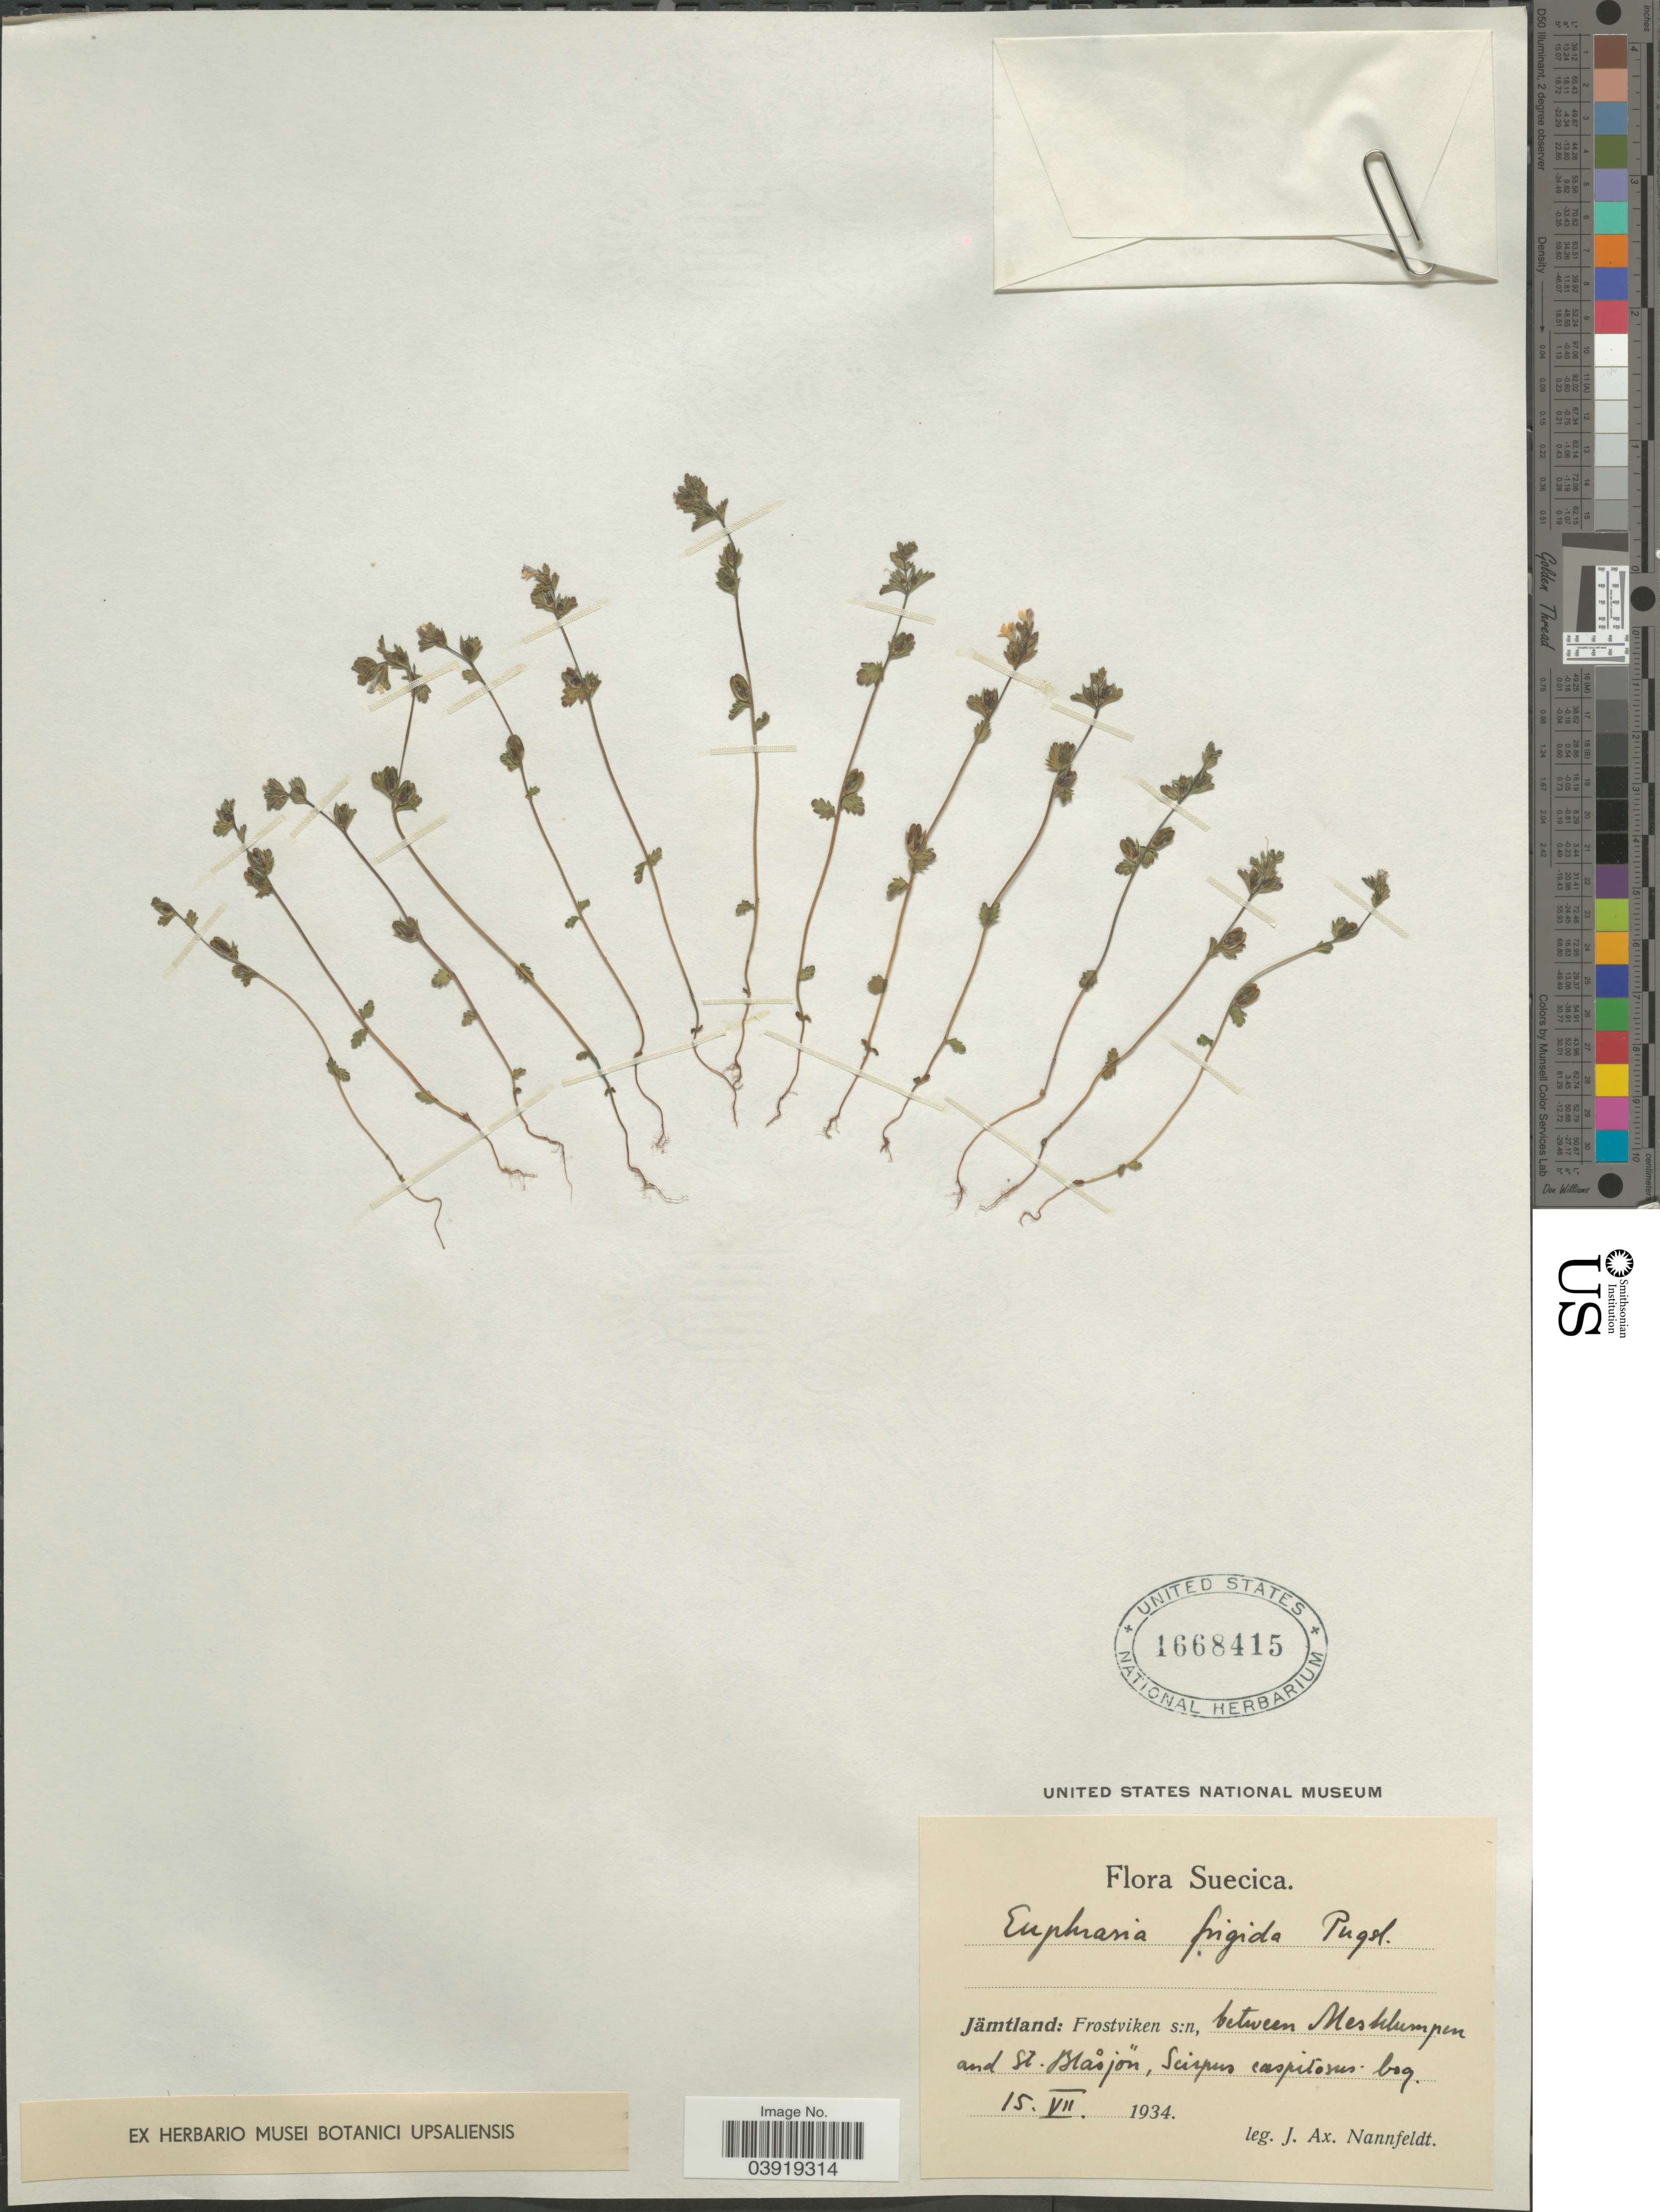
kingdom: Plantae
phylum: Tracheophyta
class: Magnoliopsida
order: Lamiales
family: Orobanchaceae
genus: Euphrasia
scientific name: Euphrasia frigida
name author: Pugsley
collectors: J. Nannfeldt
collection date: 1934-07-15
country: Sweden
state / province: Jämtland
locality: Suecica. Jämtland: Frostviken s:n, between Mesklumpen and St. Blåsjön.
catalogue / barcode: US 1668415